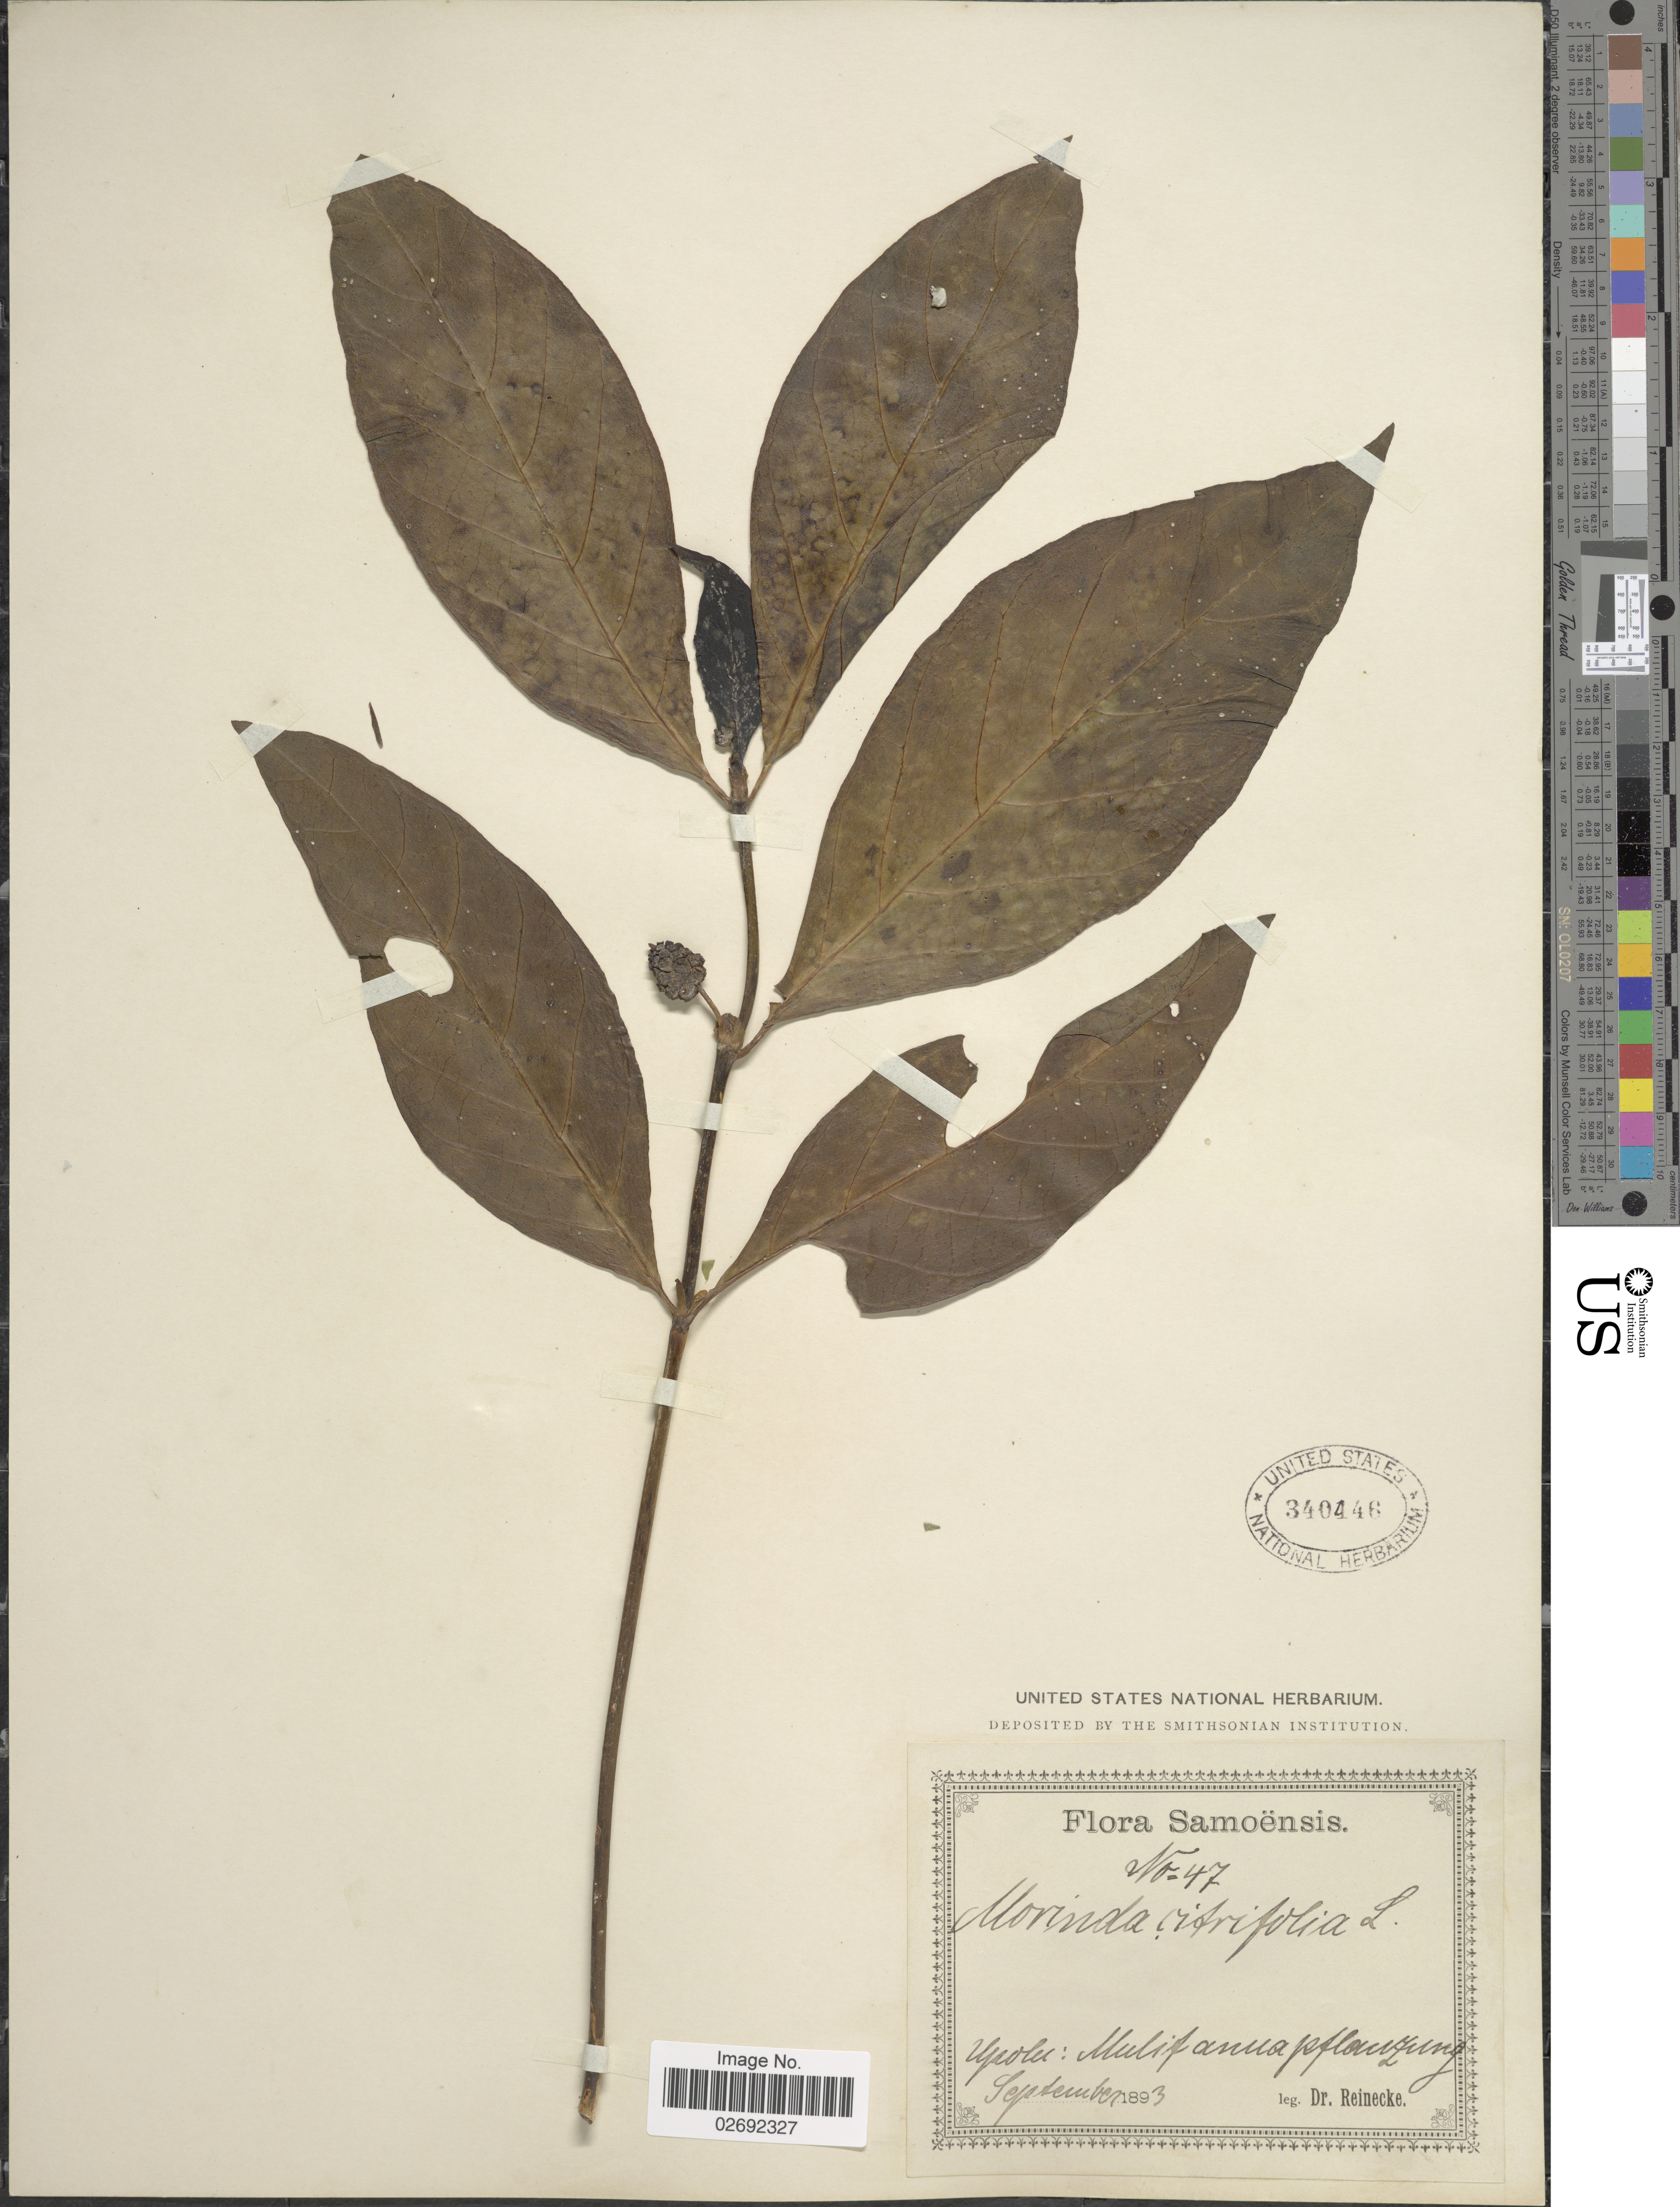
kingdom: Plantae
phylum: Tracheophyta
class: Magnoliopsida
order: Gentianales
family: Rubiaceae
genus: Morinda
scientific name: Morinda citrifolia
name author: L.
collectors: -- Reinecke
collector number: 47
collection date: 1893-09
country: Samoa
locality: Samoënsis. Upolu: Mulifanua pflanzung [interpreted]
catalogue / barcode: US 340446